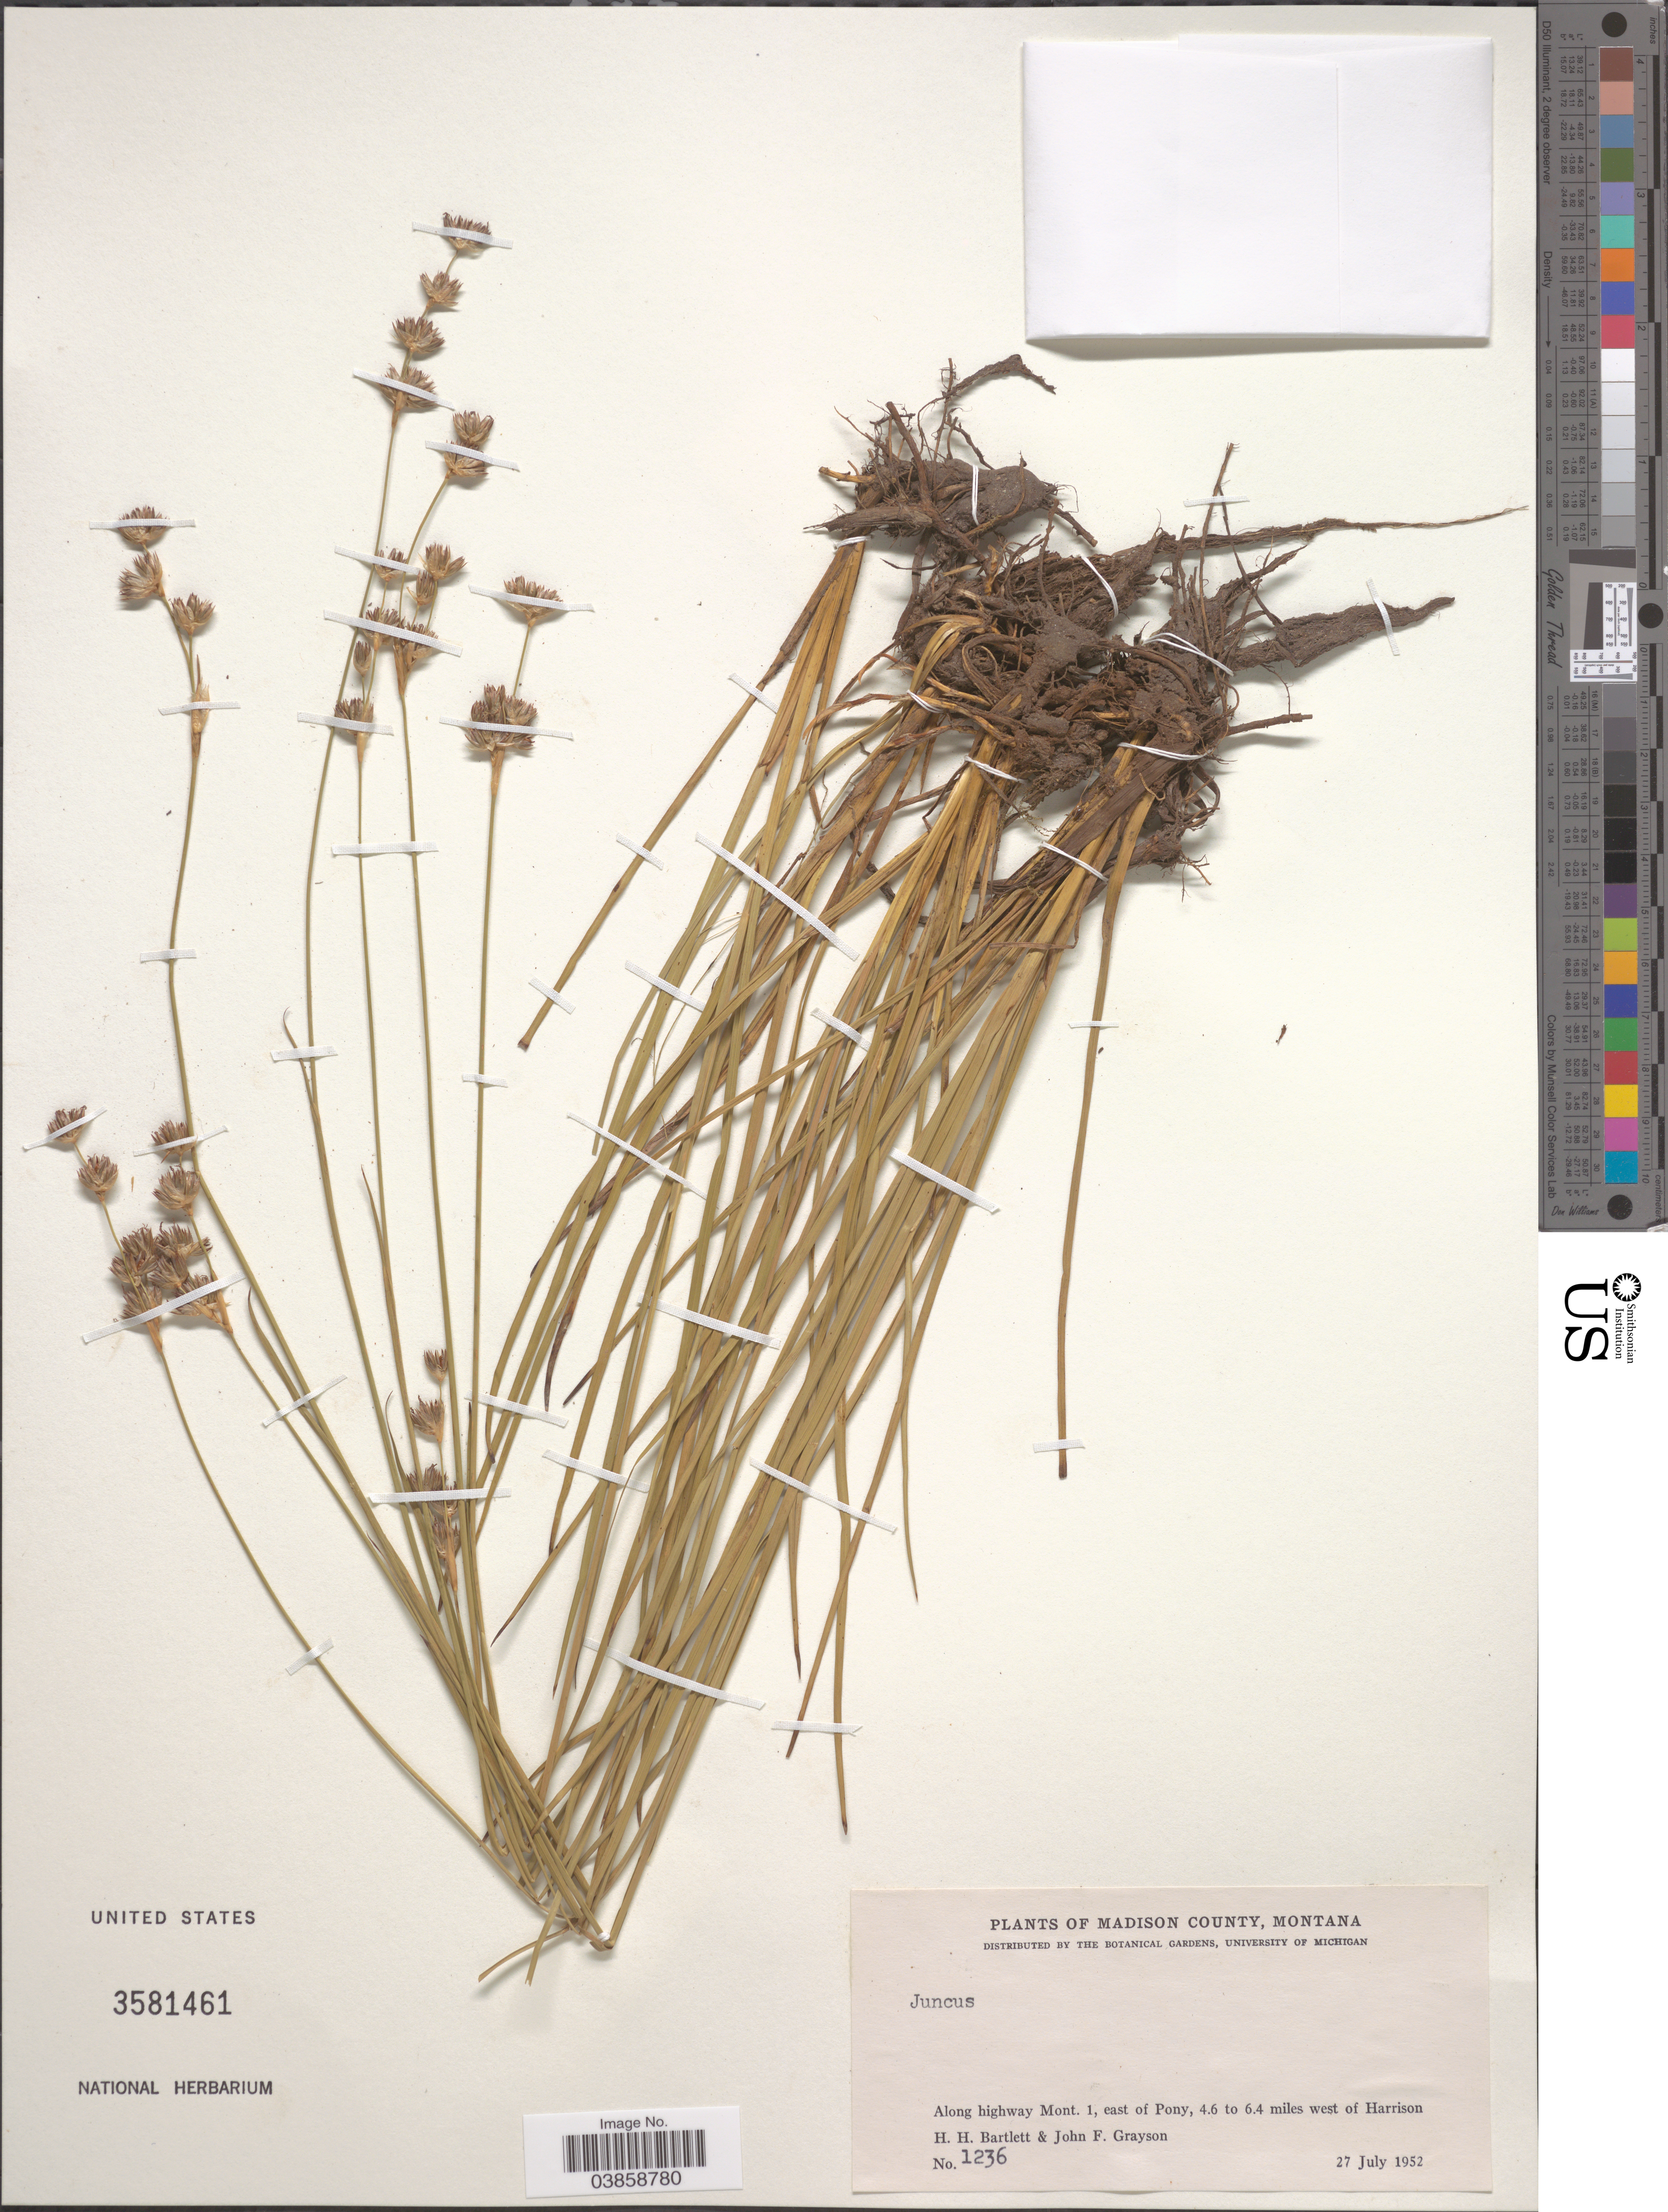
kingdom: Plantae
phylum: Tracheophyta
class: Liliopsida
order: Poales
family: Juncaceae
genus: Juncus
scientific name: Juncus sp.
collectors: H. H. Bartlett & J. Grayson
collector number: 1236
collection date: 1952-07-27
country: United States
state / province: Montana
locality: Madison County. Along highway Mont. 1, east of Pony, 4.6 to 6.4 miles west of Harrison.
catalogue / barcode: US 3581461